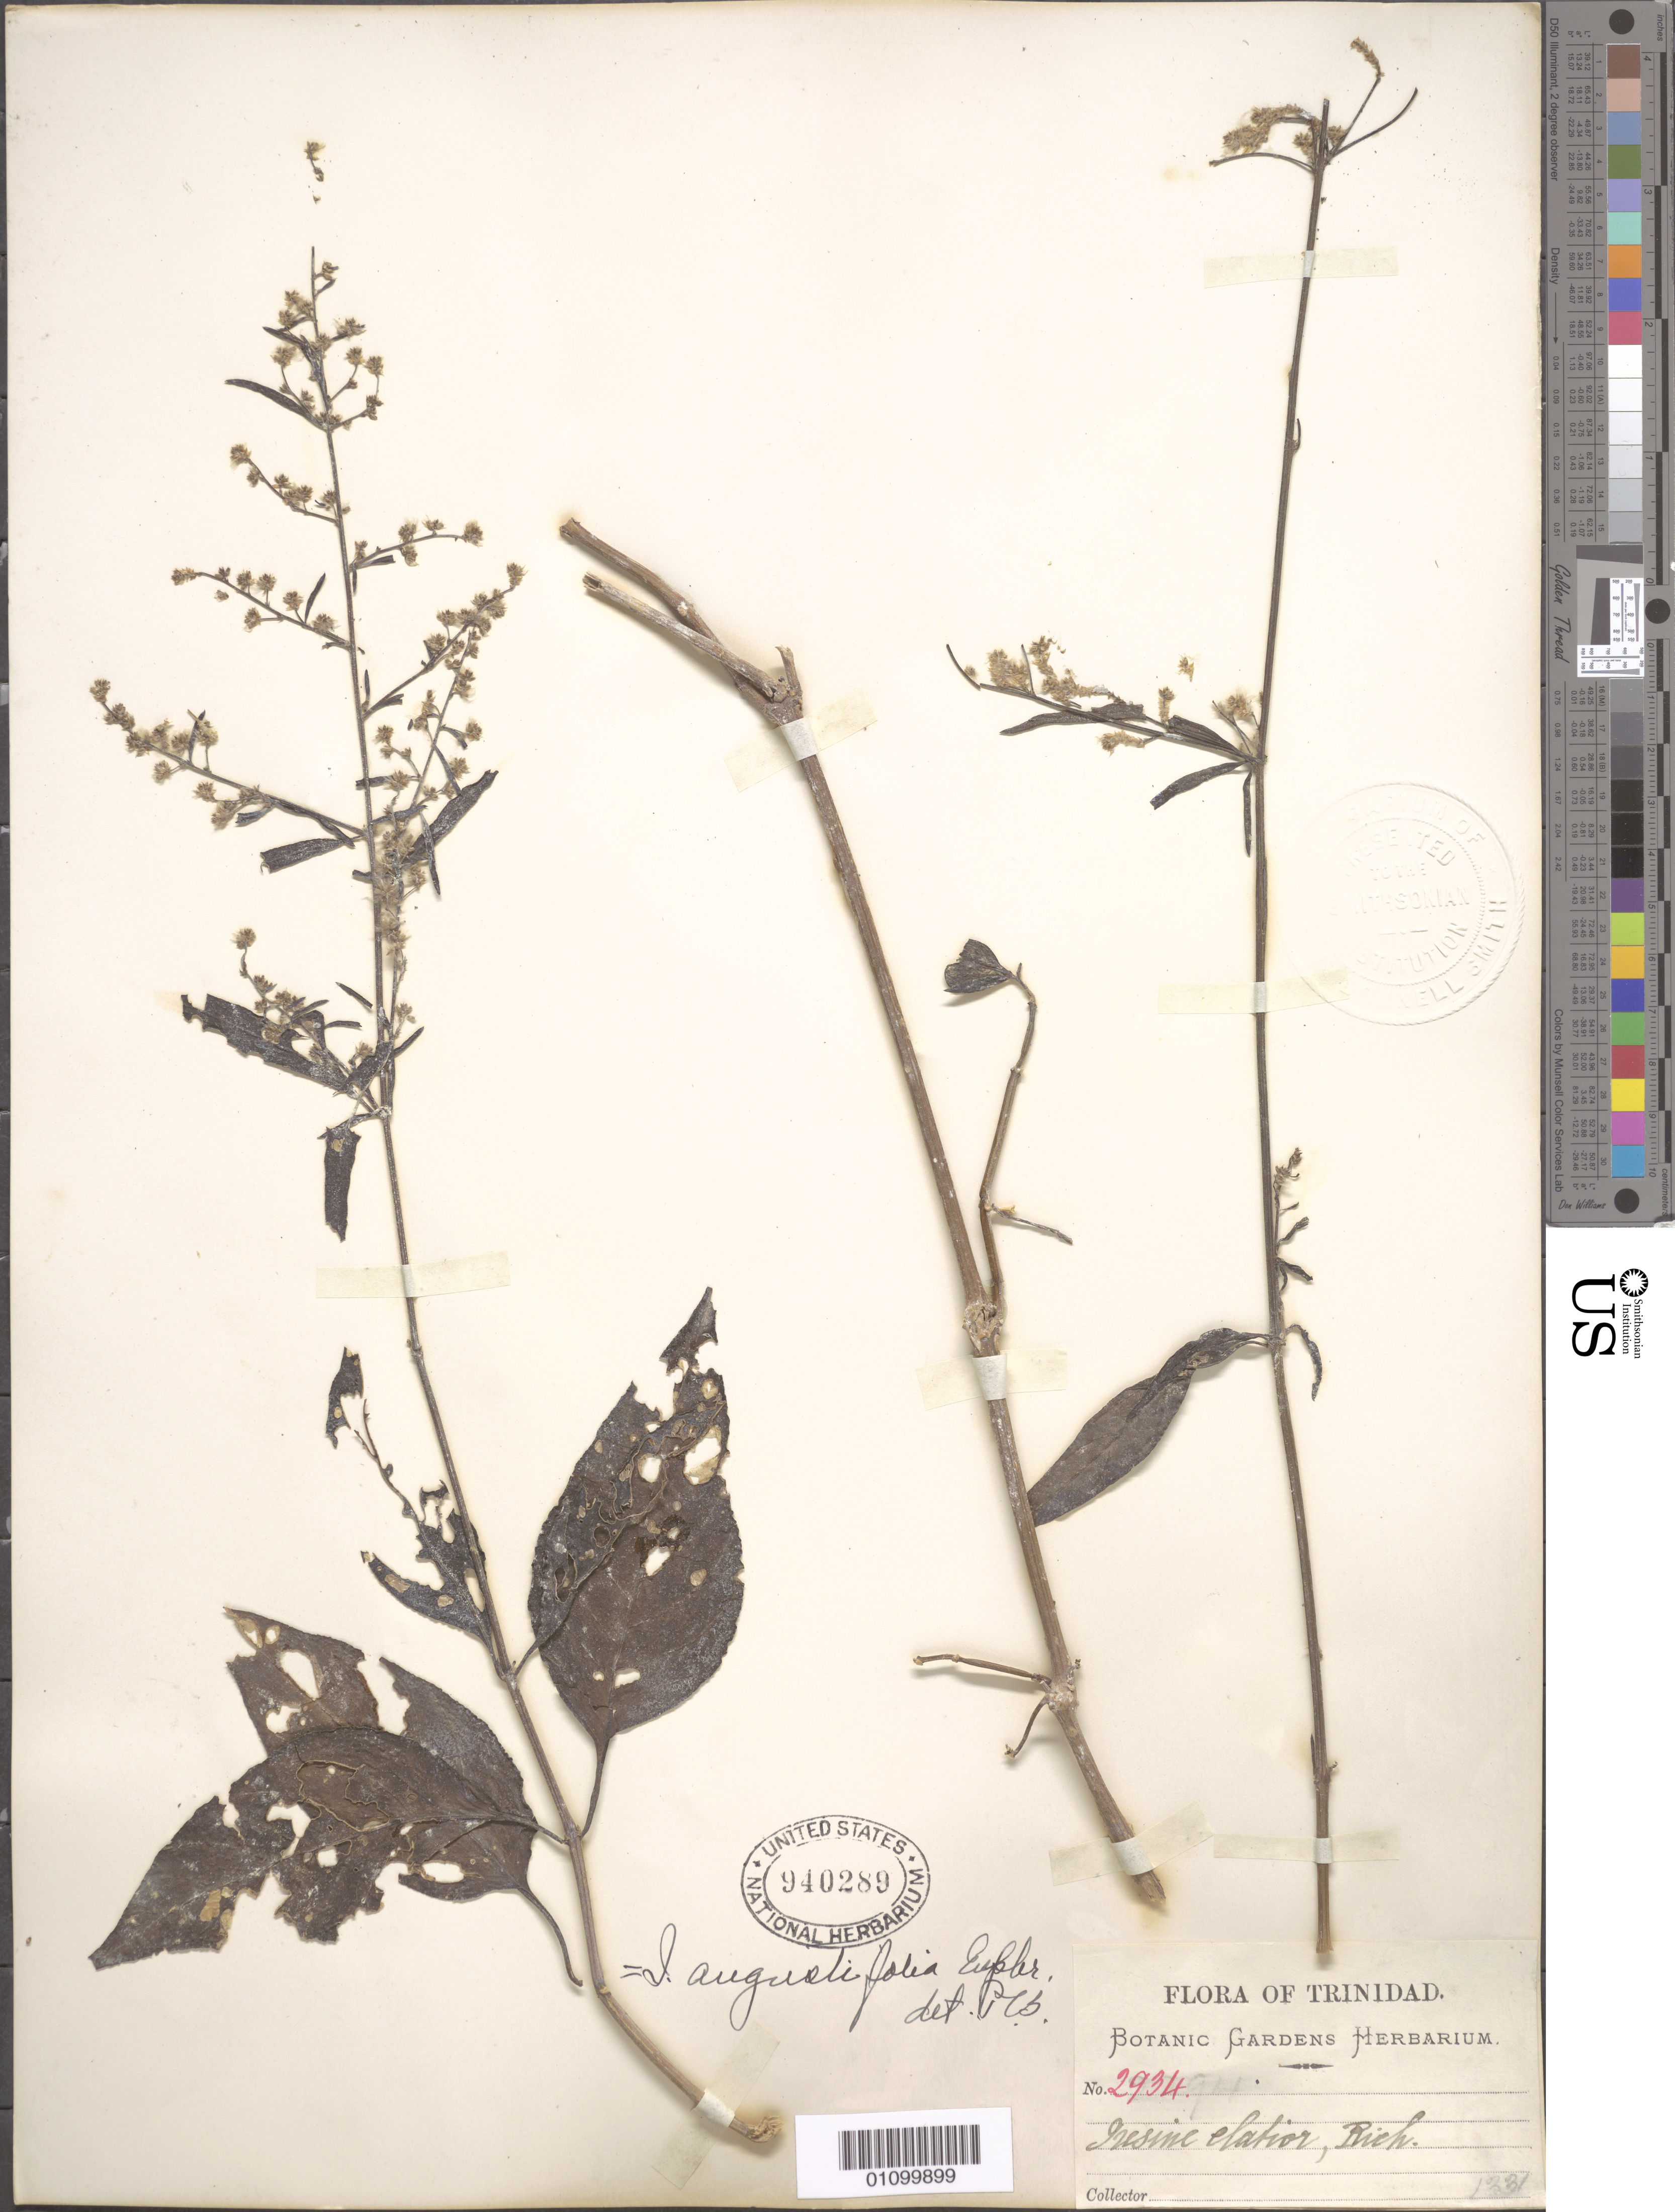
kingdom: Plantae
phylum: Tracheophyta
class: Magnoliopsida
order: Caryophyllales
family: Amaranthaceae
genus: Iresine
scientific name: Iresine angustifolia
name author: Euphrasén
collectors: Botanic Gardens Herbarium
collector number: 2934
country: Trinidad and Tobago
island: Trinidad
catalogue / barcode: US 940289